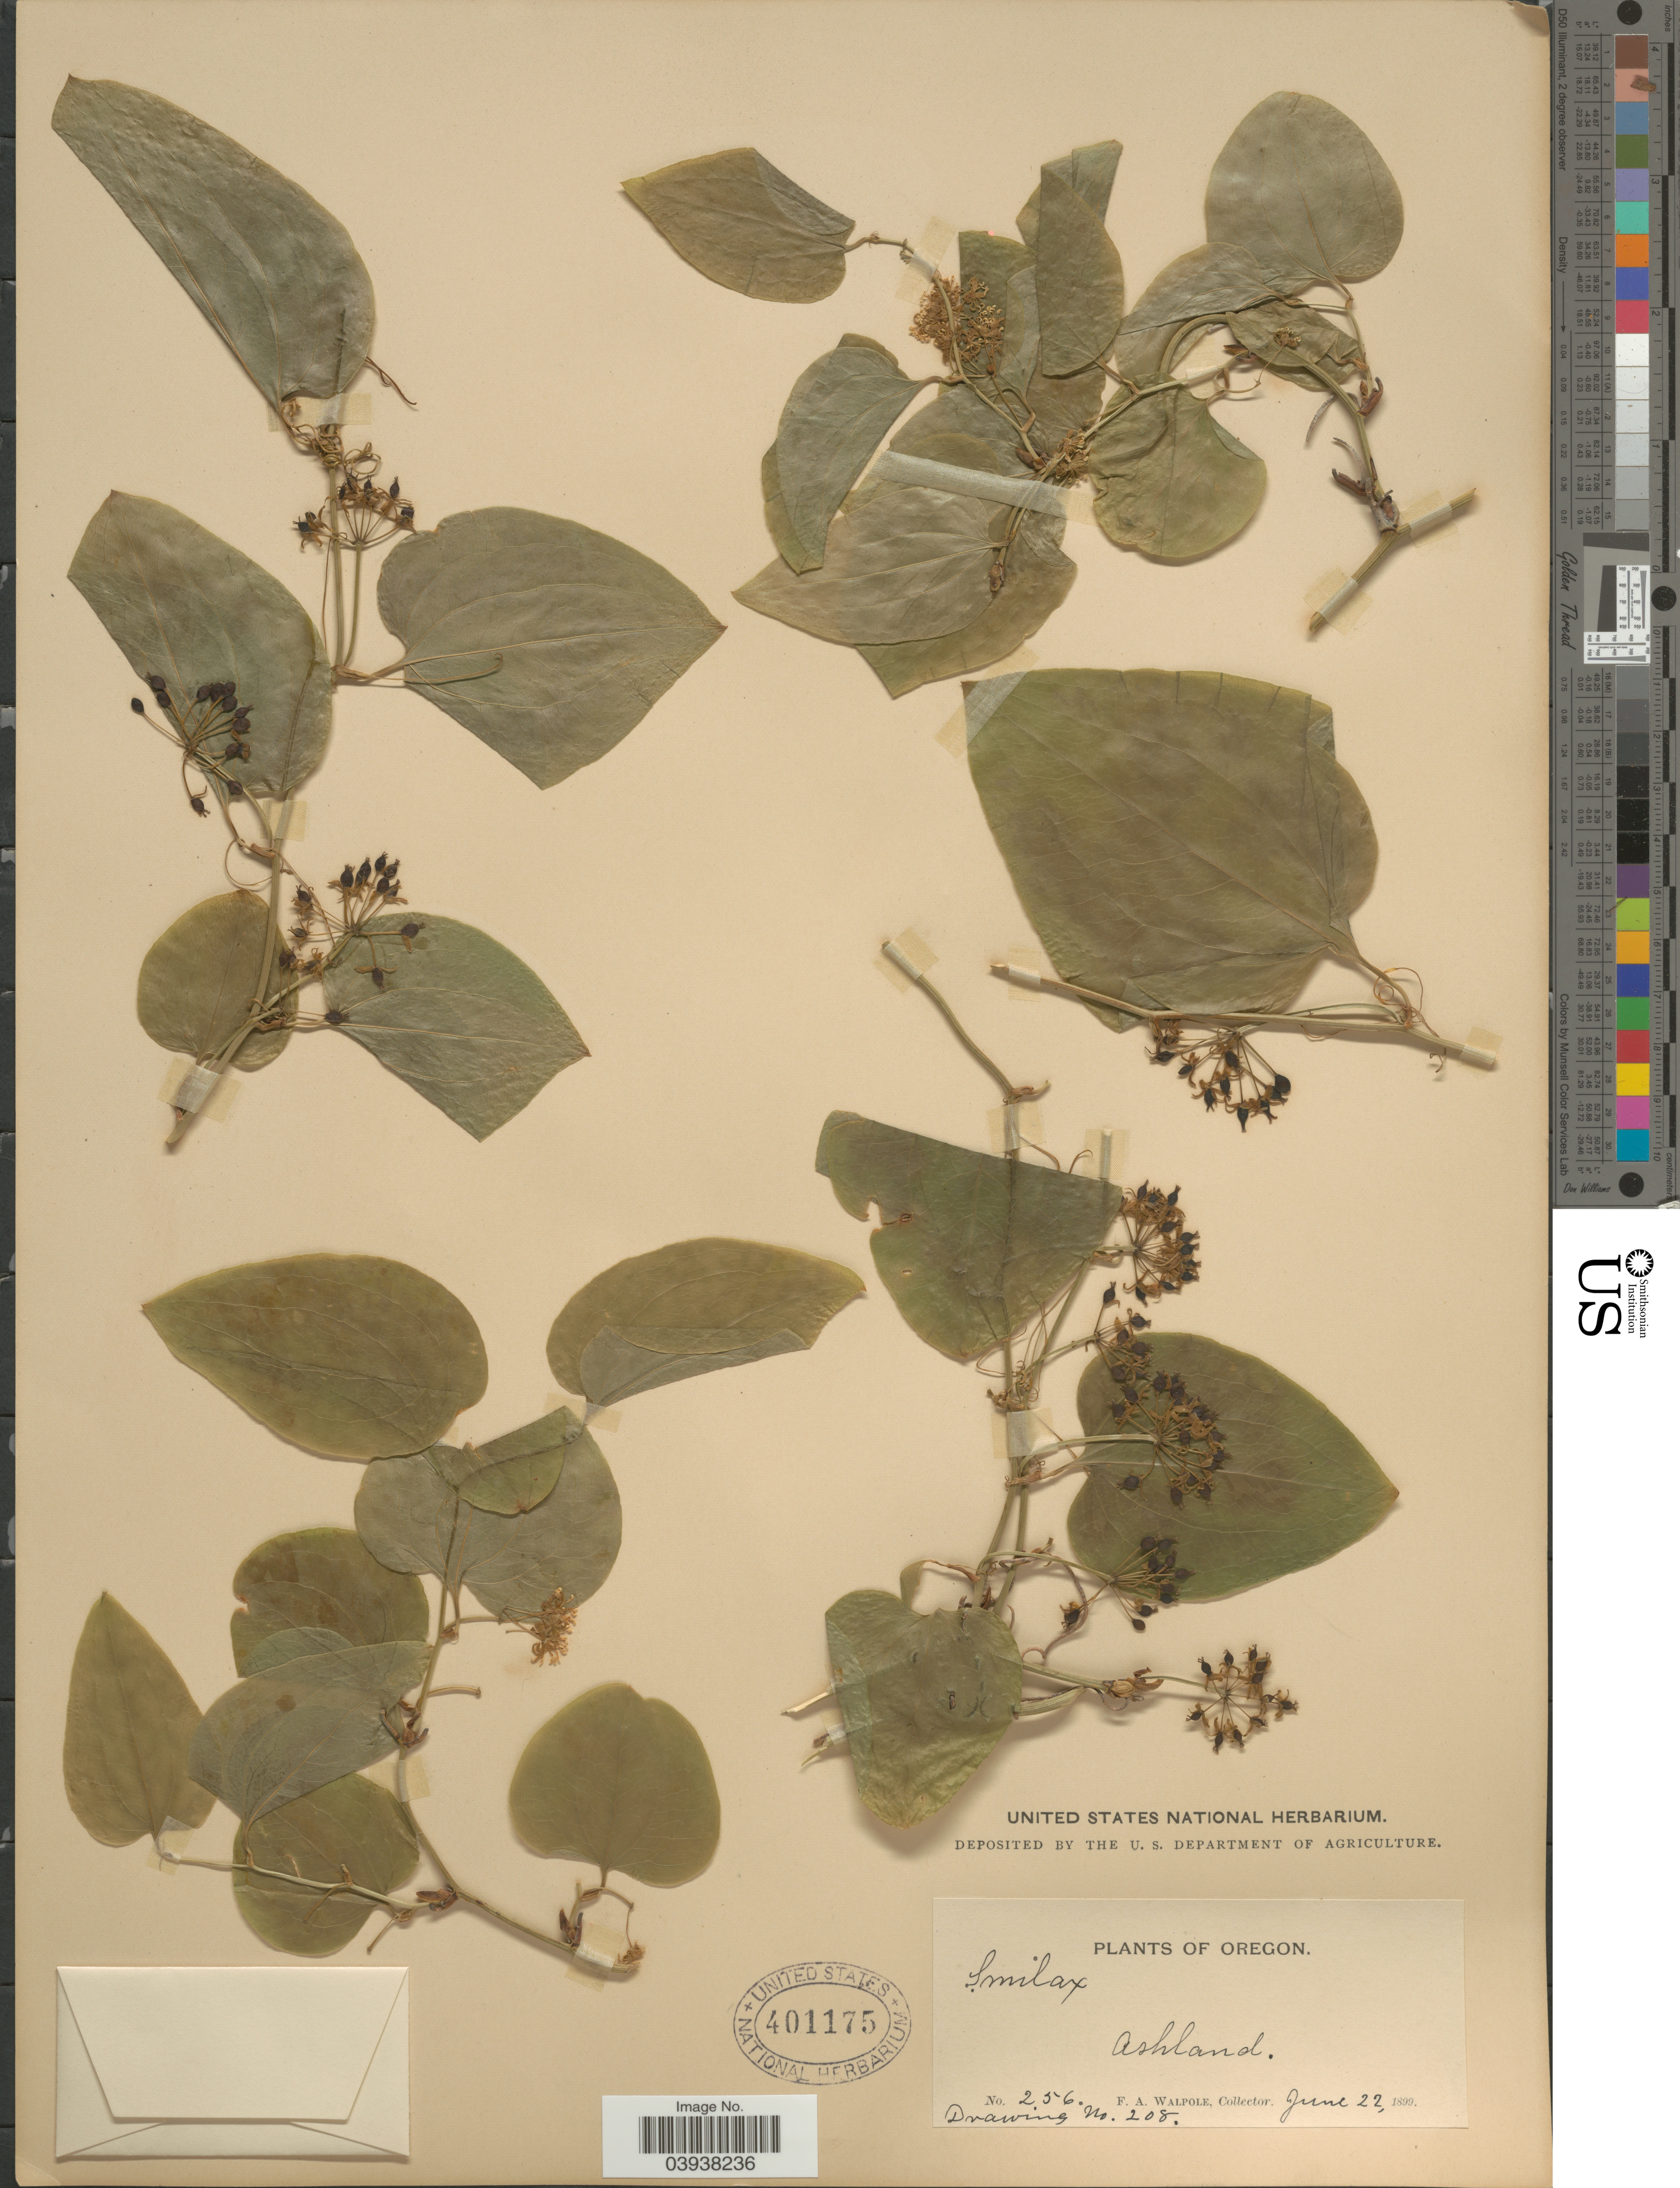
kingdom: Plantae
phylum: Tracheophyta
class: Liliopsida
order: Liliales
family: Smilacaceae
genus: Smilax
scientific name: Smilax californica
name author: (A. DC.) A. Gray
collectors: F. Walpole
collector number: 256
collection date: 1899-06-22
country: United States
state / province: Oregon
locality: Ashland.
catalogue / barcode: US 401175